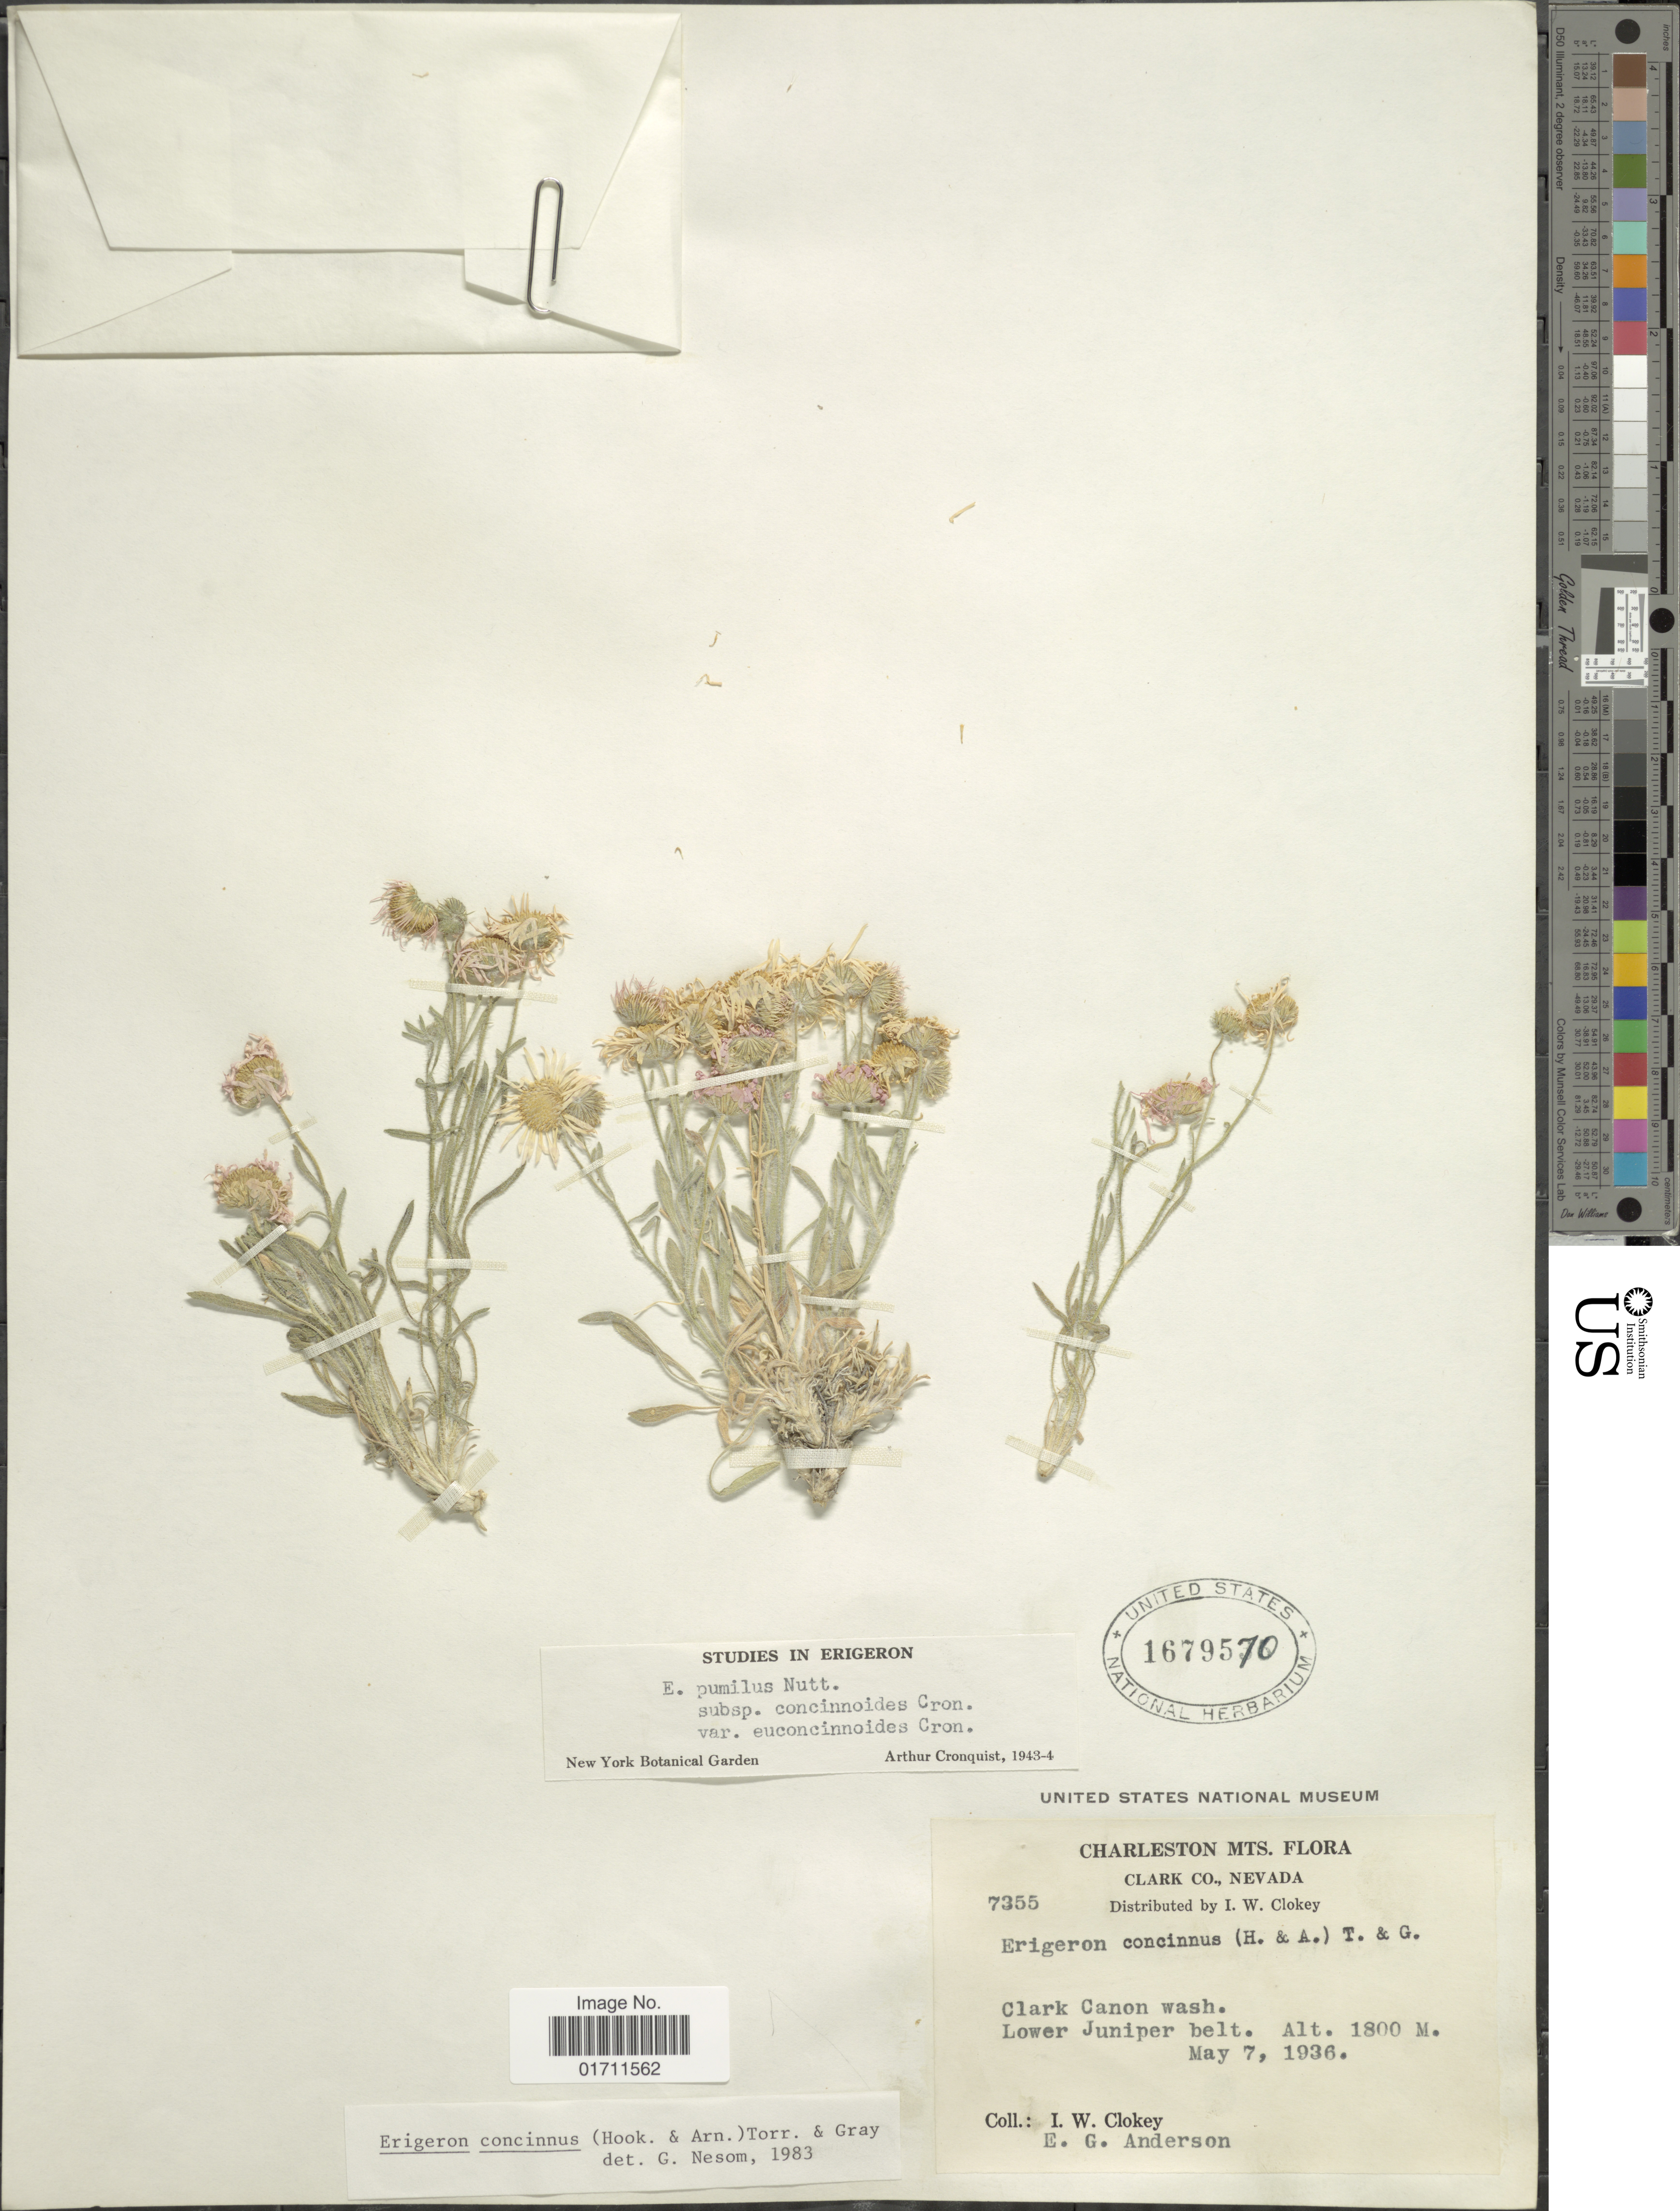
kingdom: Plantae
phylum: Tracheophyta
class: Magnoliopsida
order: Asterales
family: Asteraceae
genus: Erigeron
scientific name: Erigeron concinnus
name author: (Hook. & Arn.) Torr. & A. Gray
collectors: I. W. Clokey & E. G. Anderson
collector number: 7355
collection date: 1936-05-07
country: United States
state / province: Washington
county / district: Clark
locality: Charleston Mts, Clark Co., Nevada, Clark Canyon, Lower Juniper belt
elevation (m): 1800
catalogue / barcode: US 1679570